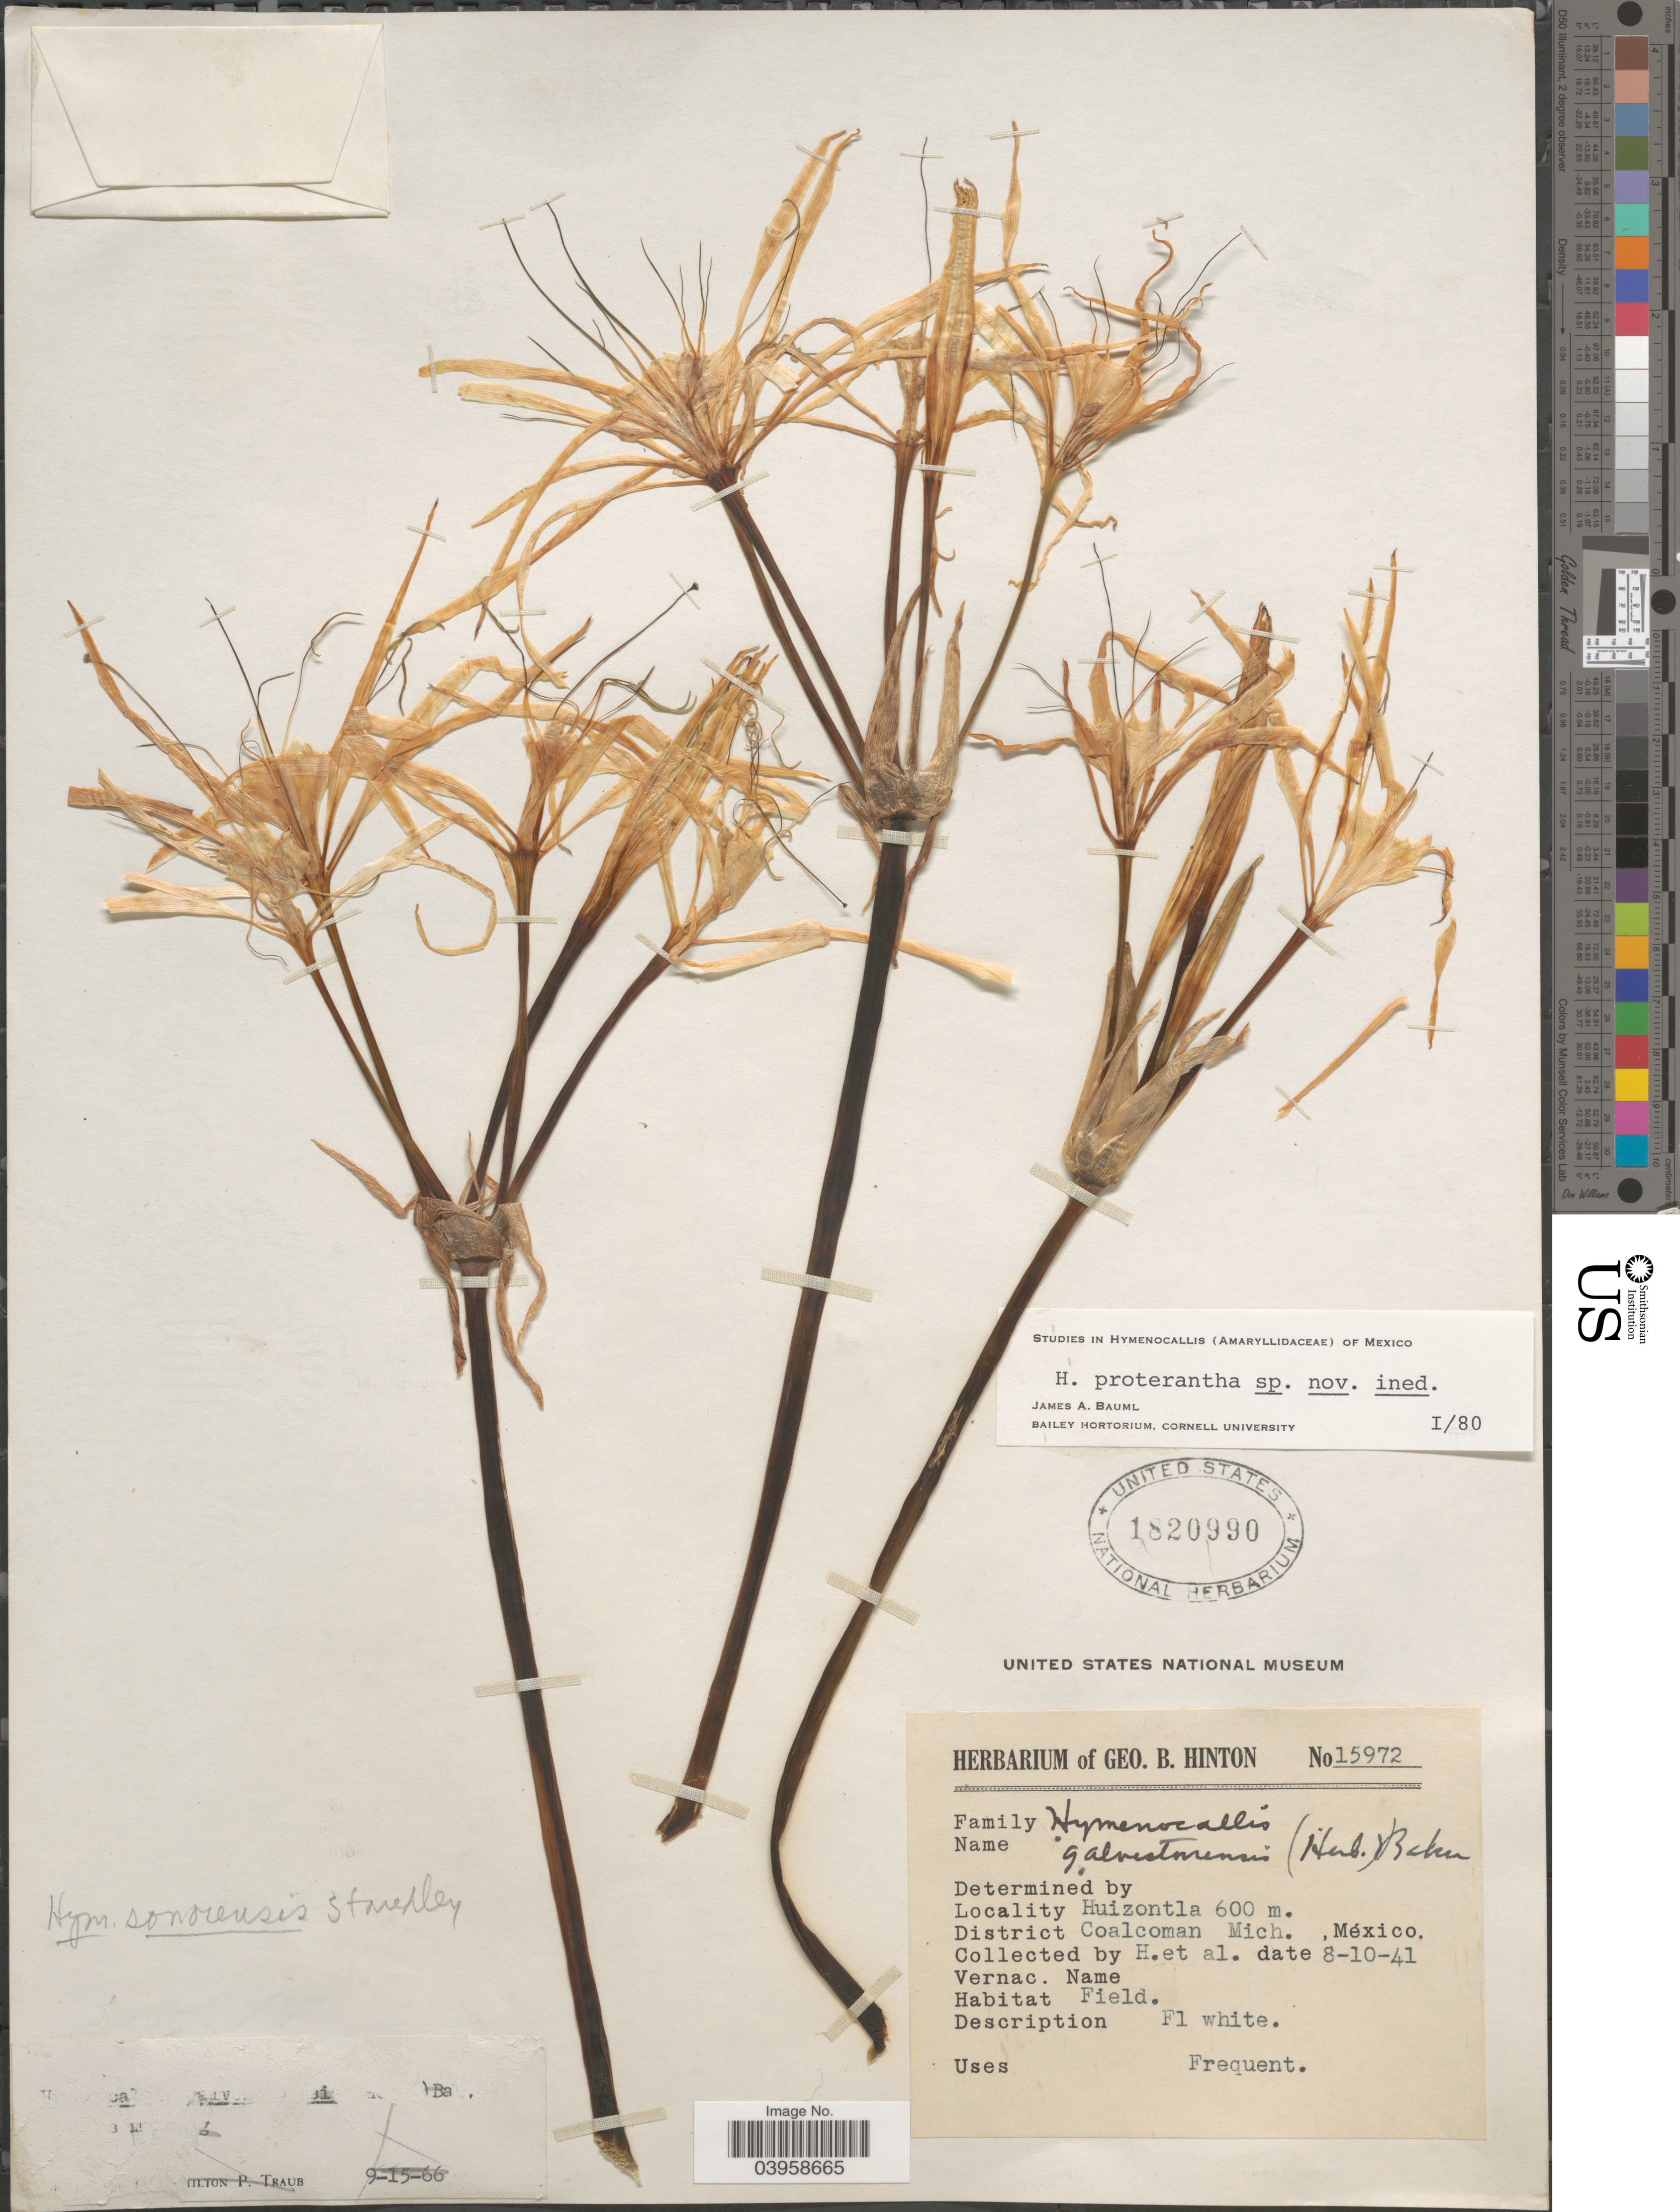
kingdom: Plantae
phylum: Tracheophyta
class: Liliopsida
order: Asparagales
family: Amaryllidaceae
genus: Hymenocallis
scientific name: Hymenocallis proterantha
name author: Bauml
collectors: G. B. Hinton & et al.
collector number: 15972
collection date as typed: Transcribed d/m/y: 8/10/41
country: Mexico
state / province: Michoacán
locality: Huizontla. District Coalcoman.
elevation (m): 600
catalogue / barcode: US 1820990